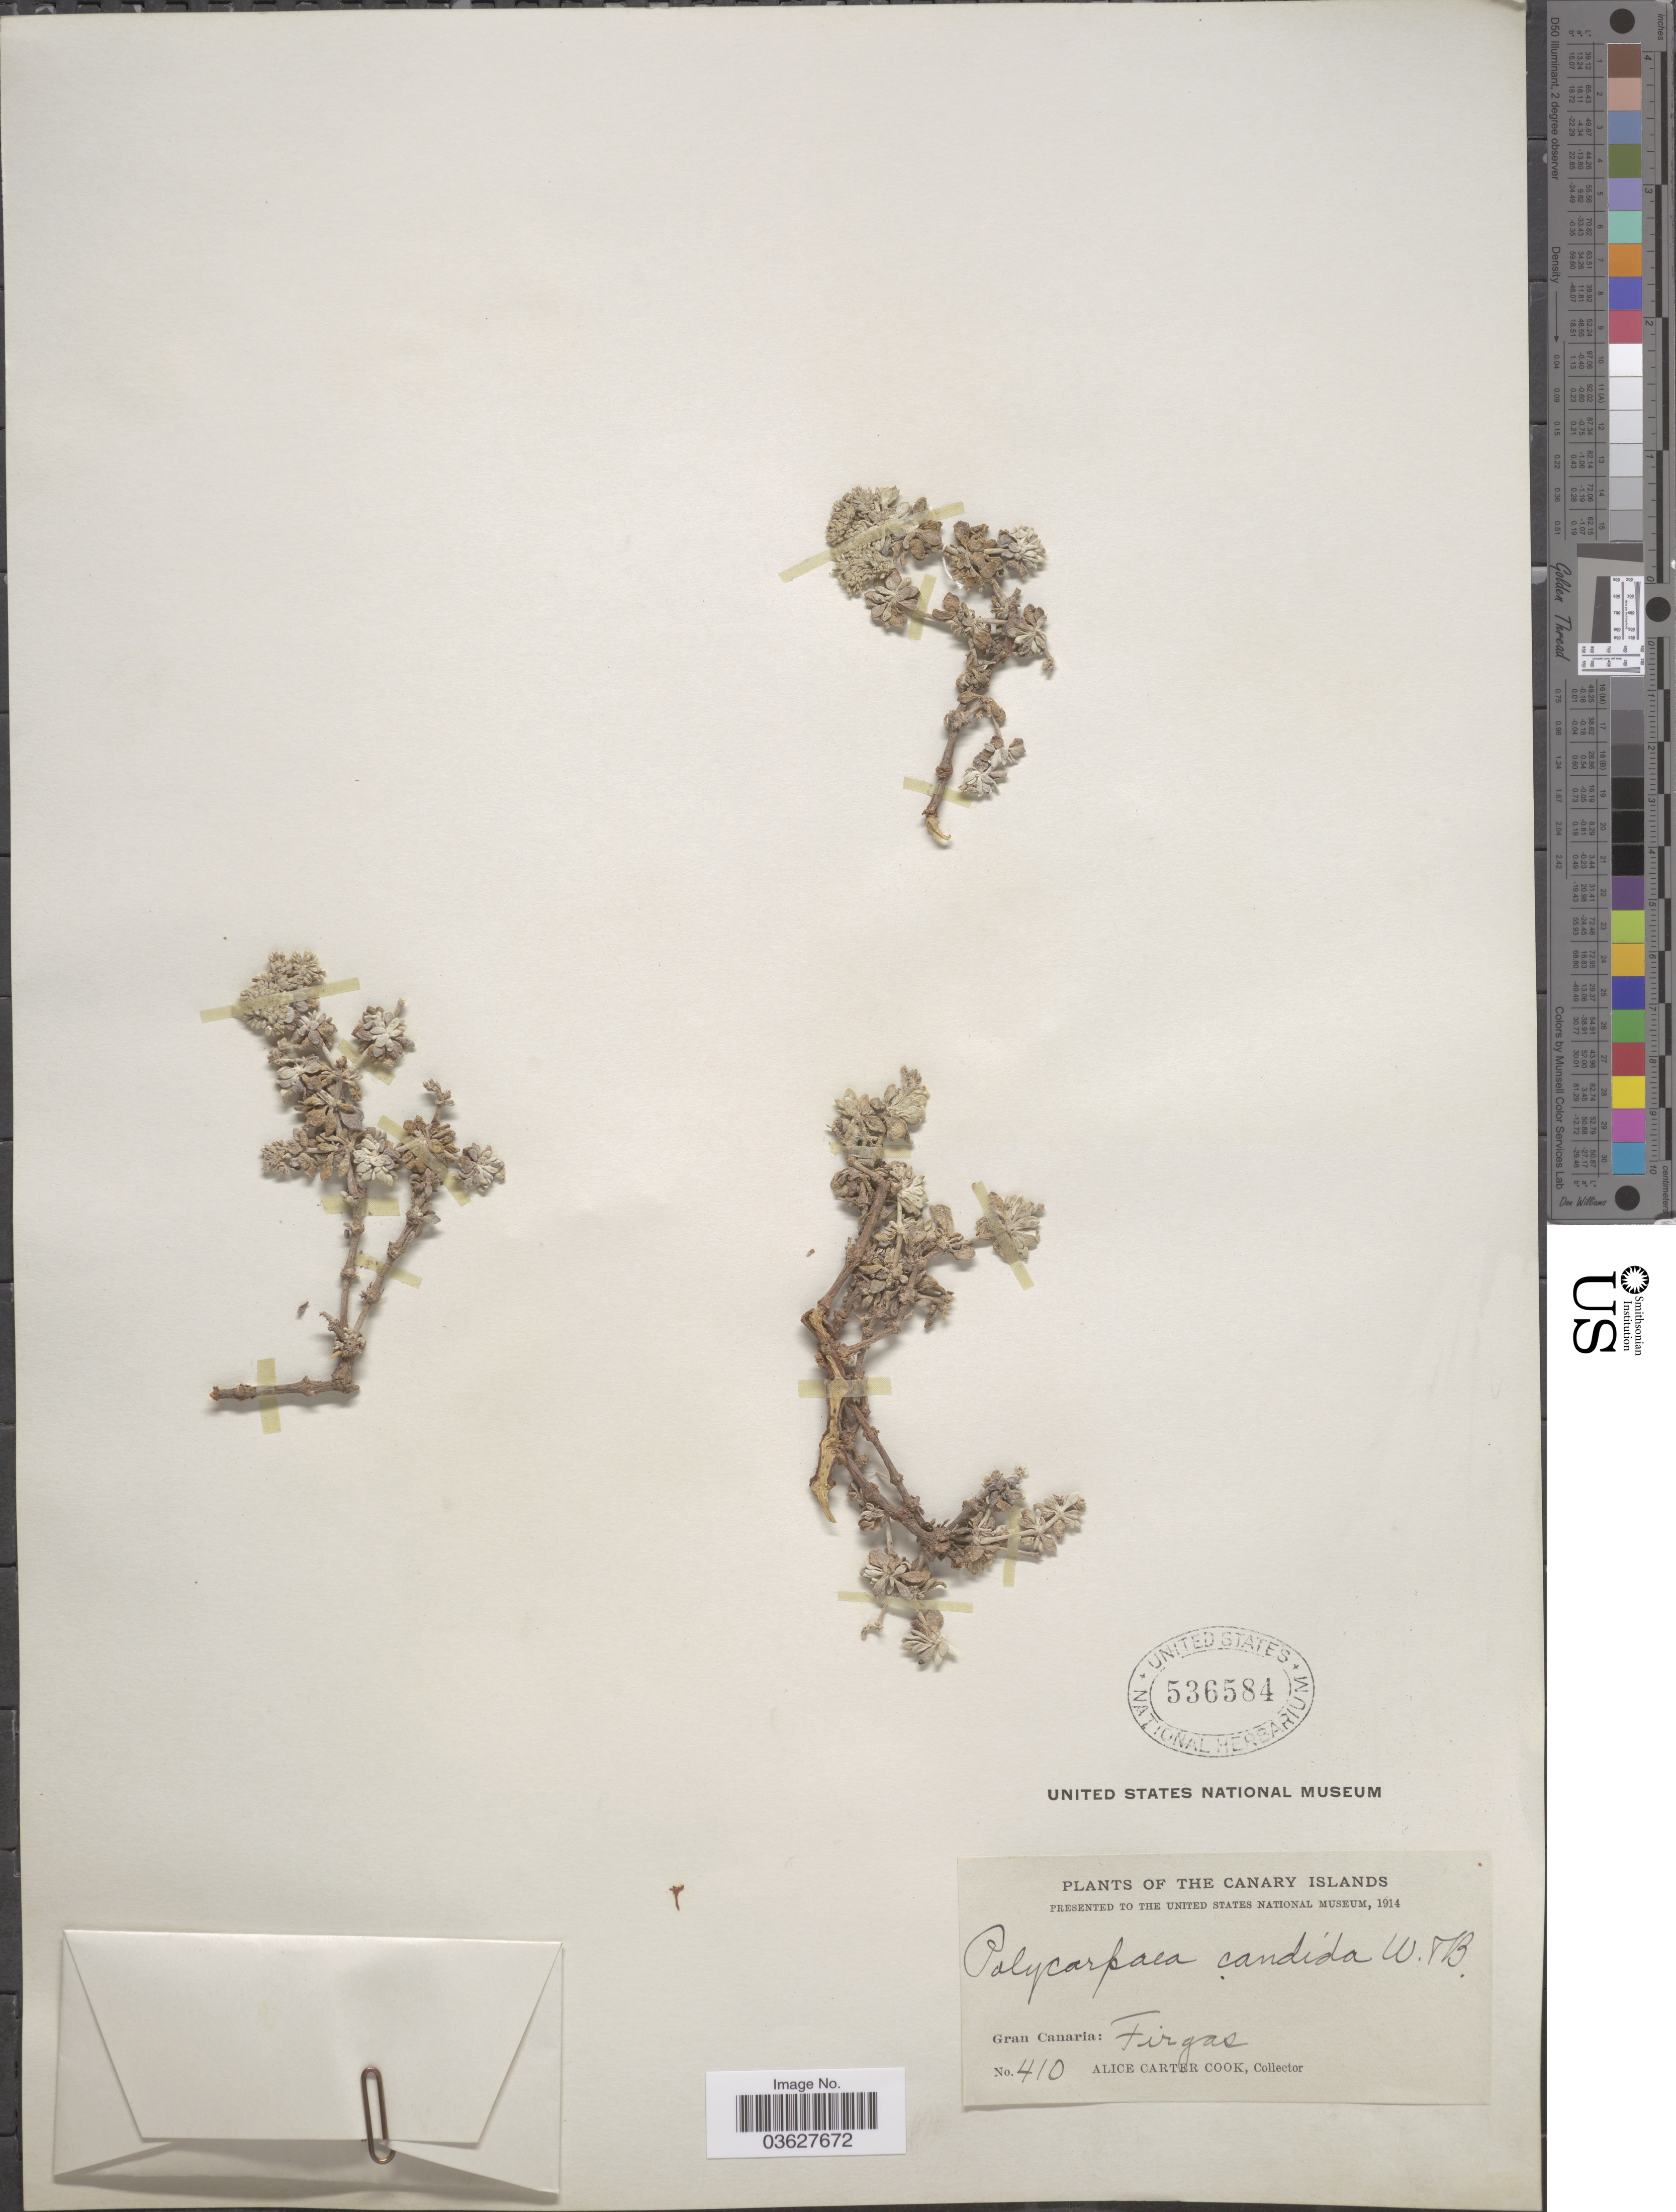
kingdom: Plantae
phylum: Tracheophyta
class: Magnoliopsida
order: Caryophyllales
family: Caryophyllaceae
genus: Polycarpaea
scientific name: Polycarpaea candida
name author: Webb & Berthel.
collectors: Alice C. Cook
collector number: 410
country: Spain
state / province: Canarias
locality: The Canary Islands. Gran Canaria: Firgas.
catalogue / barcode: US 536584